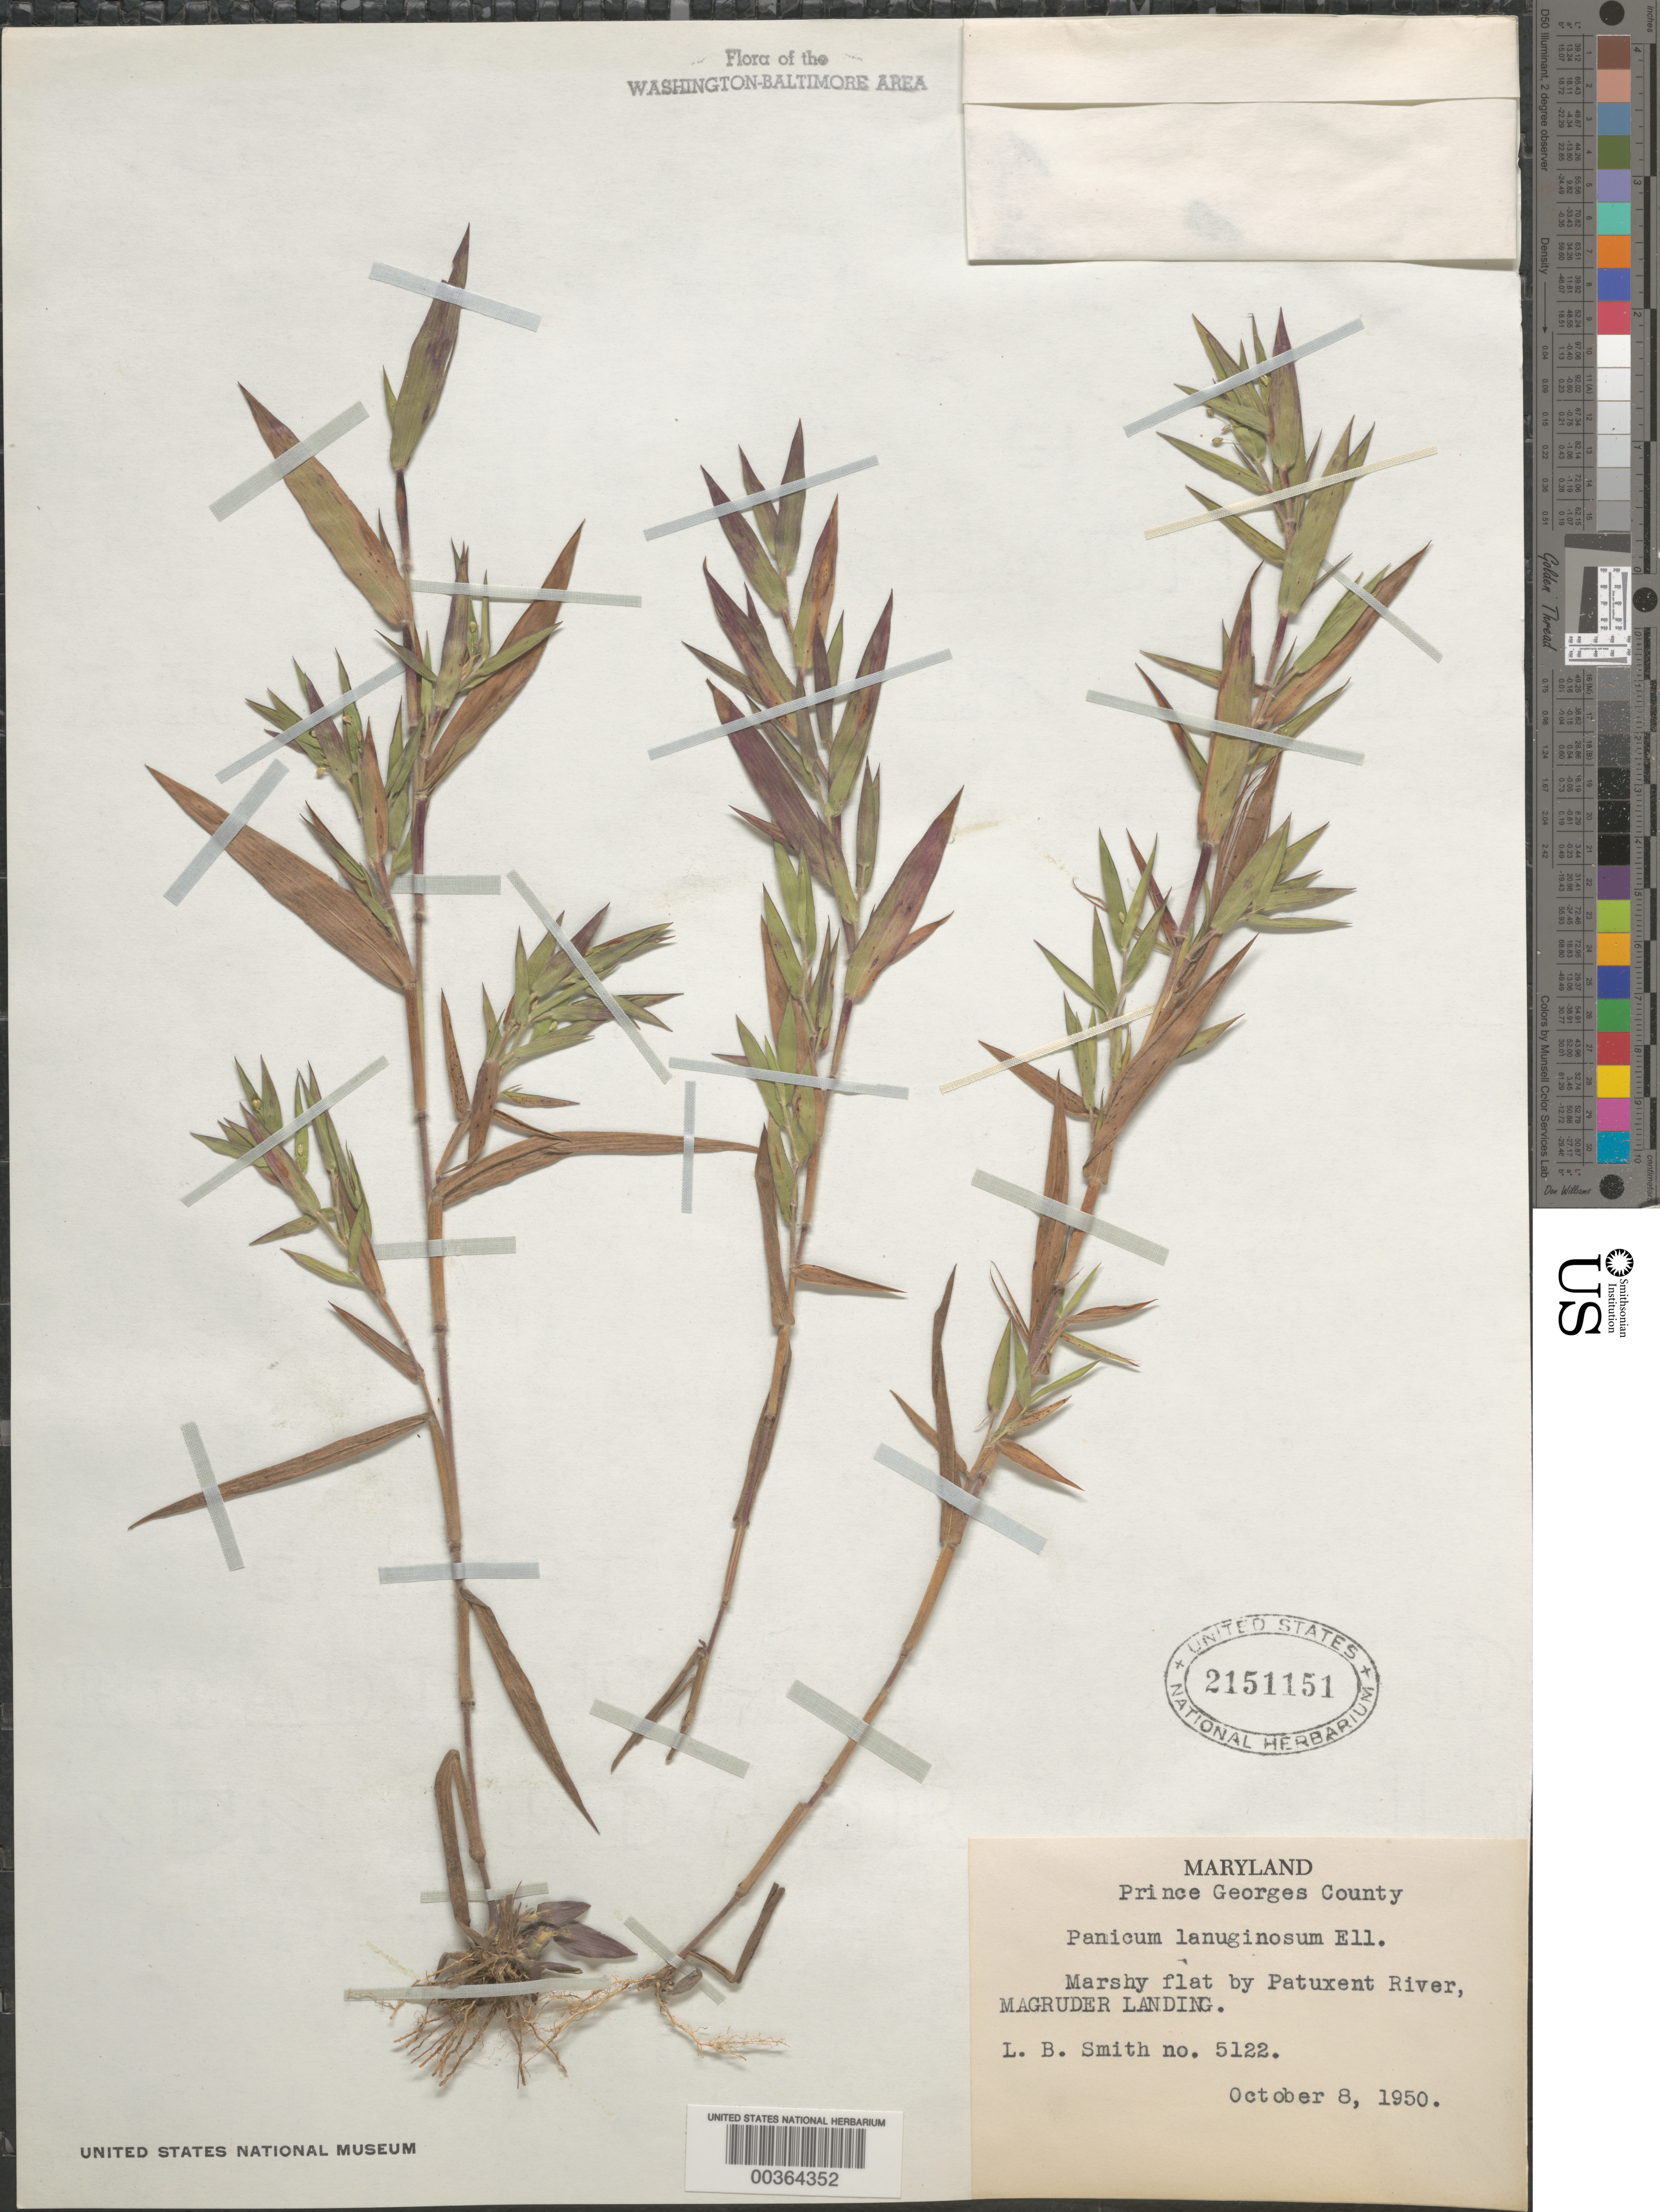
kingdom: Plantae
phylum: Tracheophyta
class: Liliopsida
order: Poales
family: Poaceae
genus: Dichanthelium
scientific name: Dichanthelium acuminatum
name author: (Sw.) Gould & C.A. Clark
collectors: L. Smith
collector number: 5122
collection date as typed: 08 Oct 1950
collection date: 1950-10-08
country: United States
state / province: Maryland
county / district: Prince George's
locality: Patuxent River, Magruder Landing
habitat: Marshy flat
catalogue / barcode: US 2151151